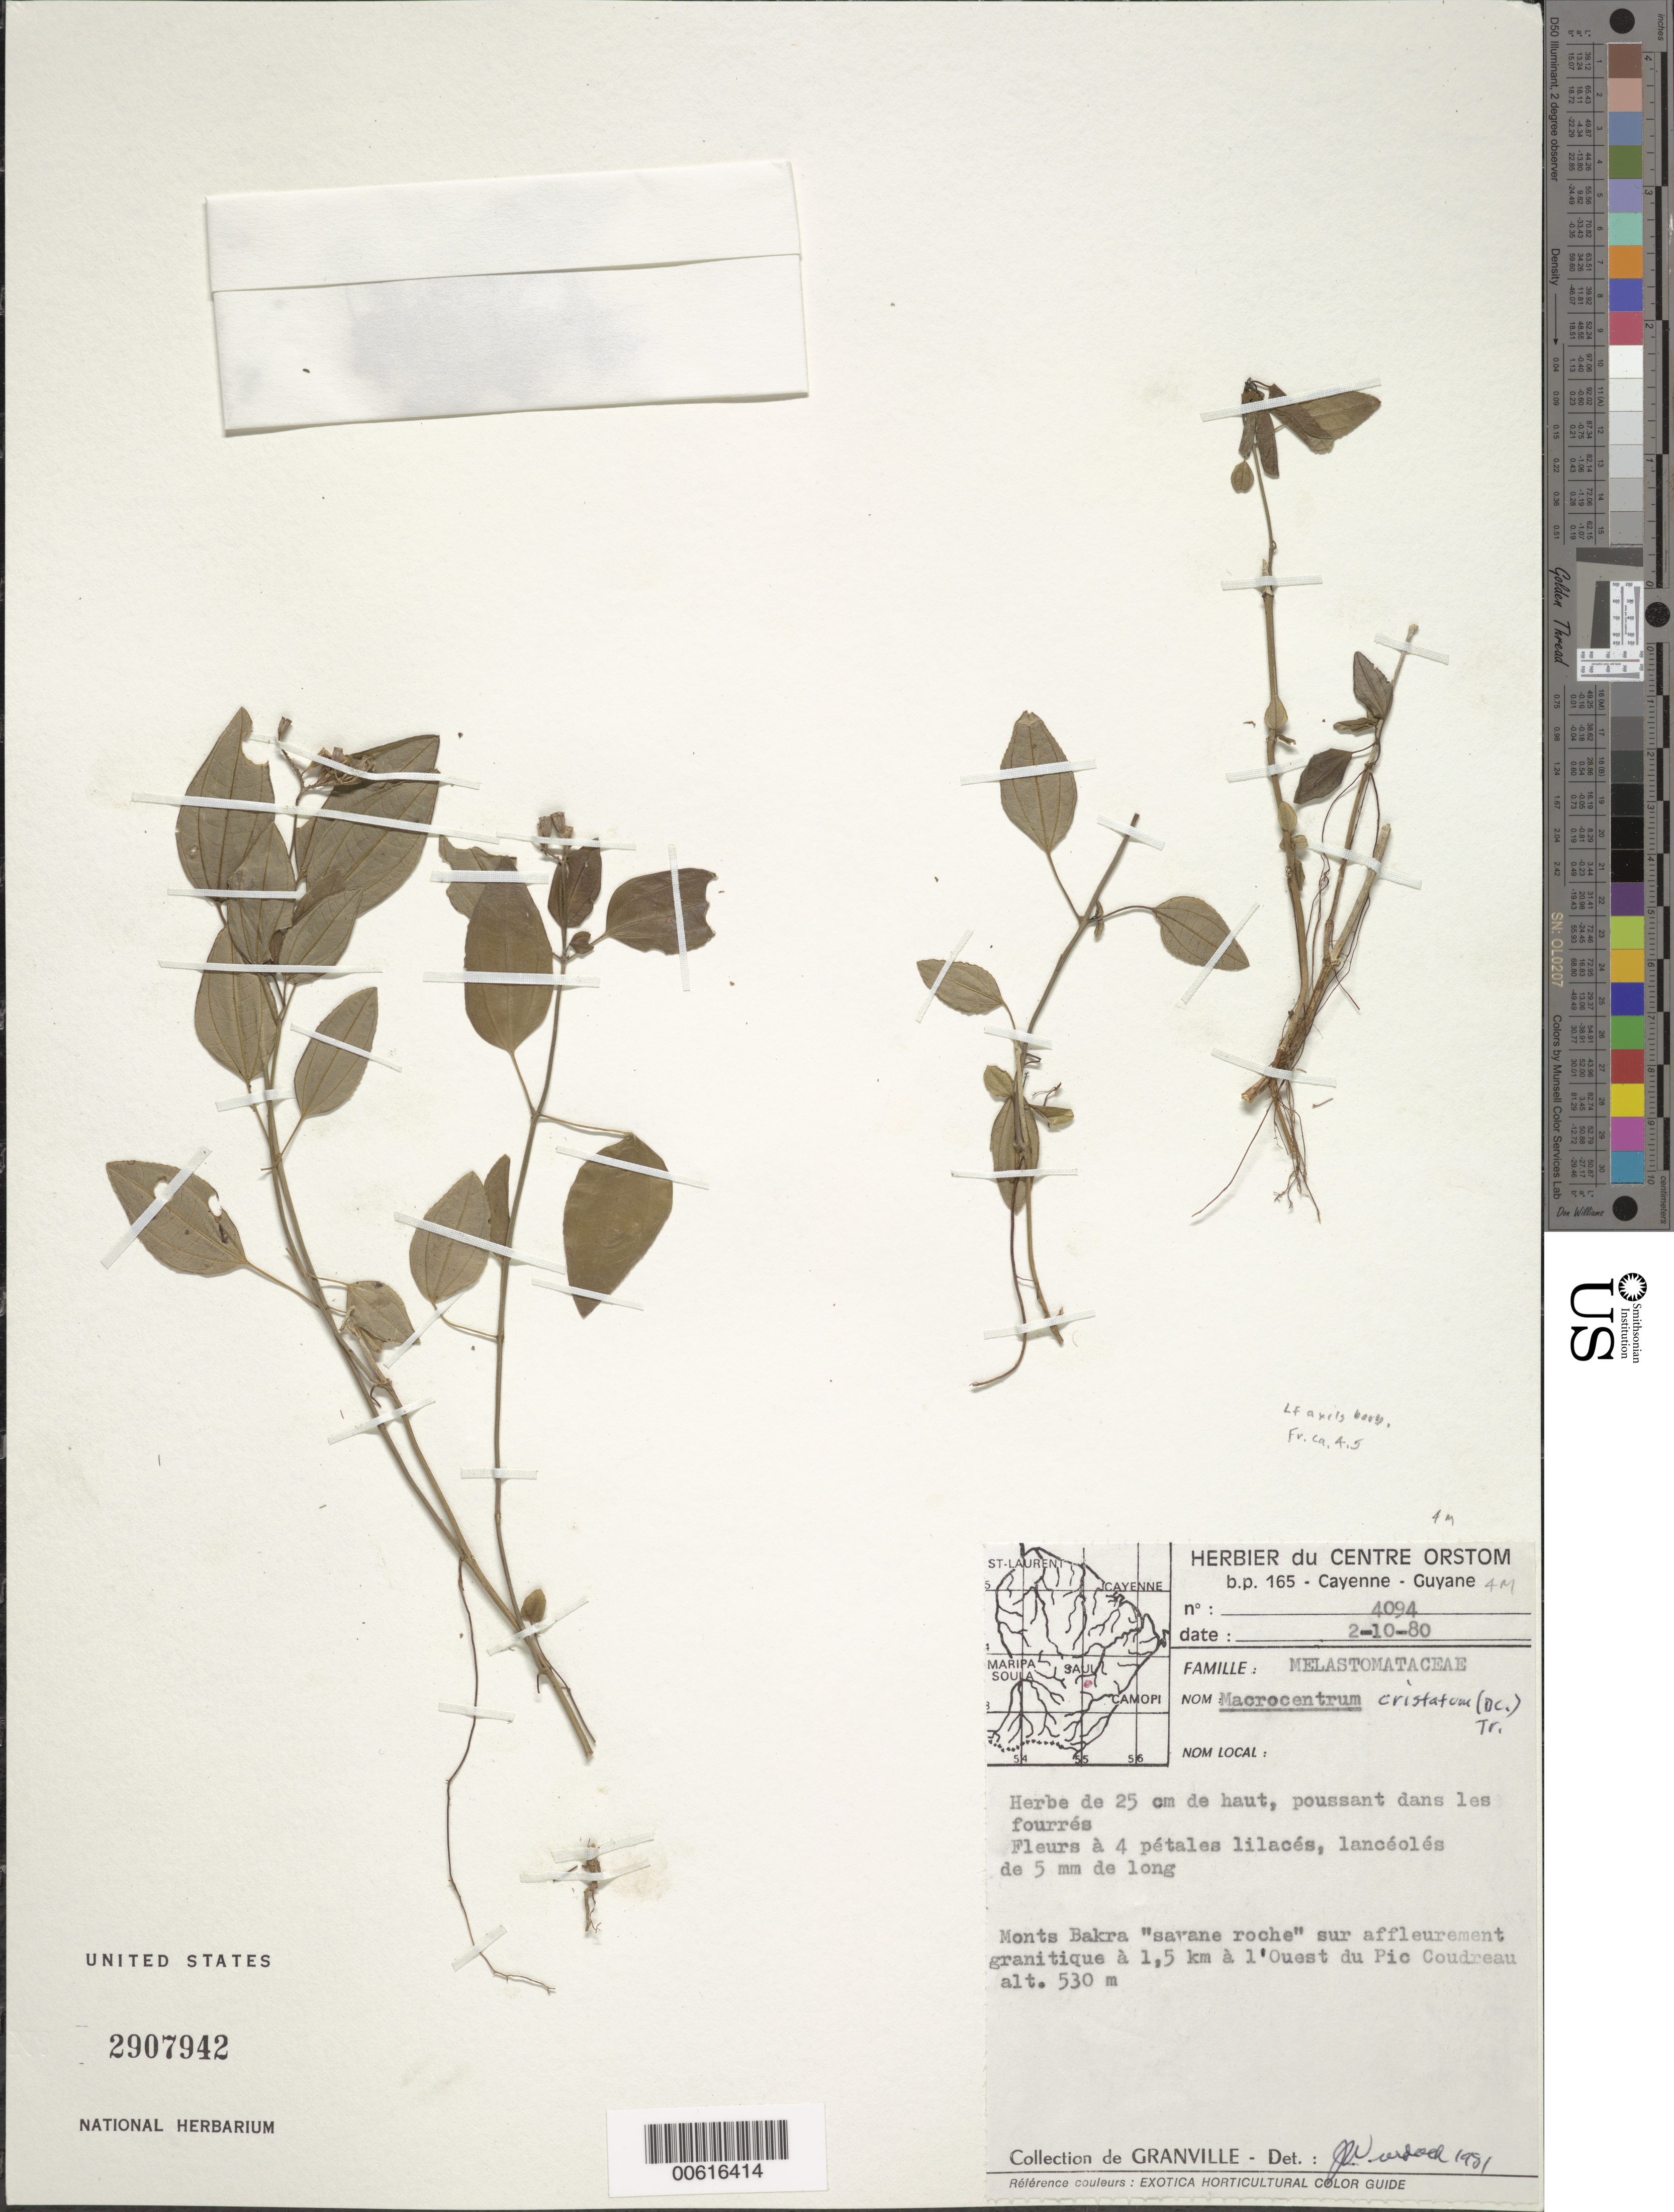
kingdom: Plantae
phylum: Tracheophyta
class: Magnoliopsida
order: Myrtales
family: Melastomataceae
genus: Macrocentrum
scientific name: Macrocentrum cristatum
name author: (DC.) Triana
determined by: Wurdack, John J., (US), US (UNITED STATES)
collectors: J.-J. de Granville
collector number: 4094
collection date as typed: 2-Oct-80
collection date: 1980-10-02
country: French Guiana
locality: Monts Bakra, 1.5 km a l'Ouest du Pic Coudreau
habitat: Poussant dans les fourres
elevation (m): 530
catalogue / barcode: US 2907942